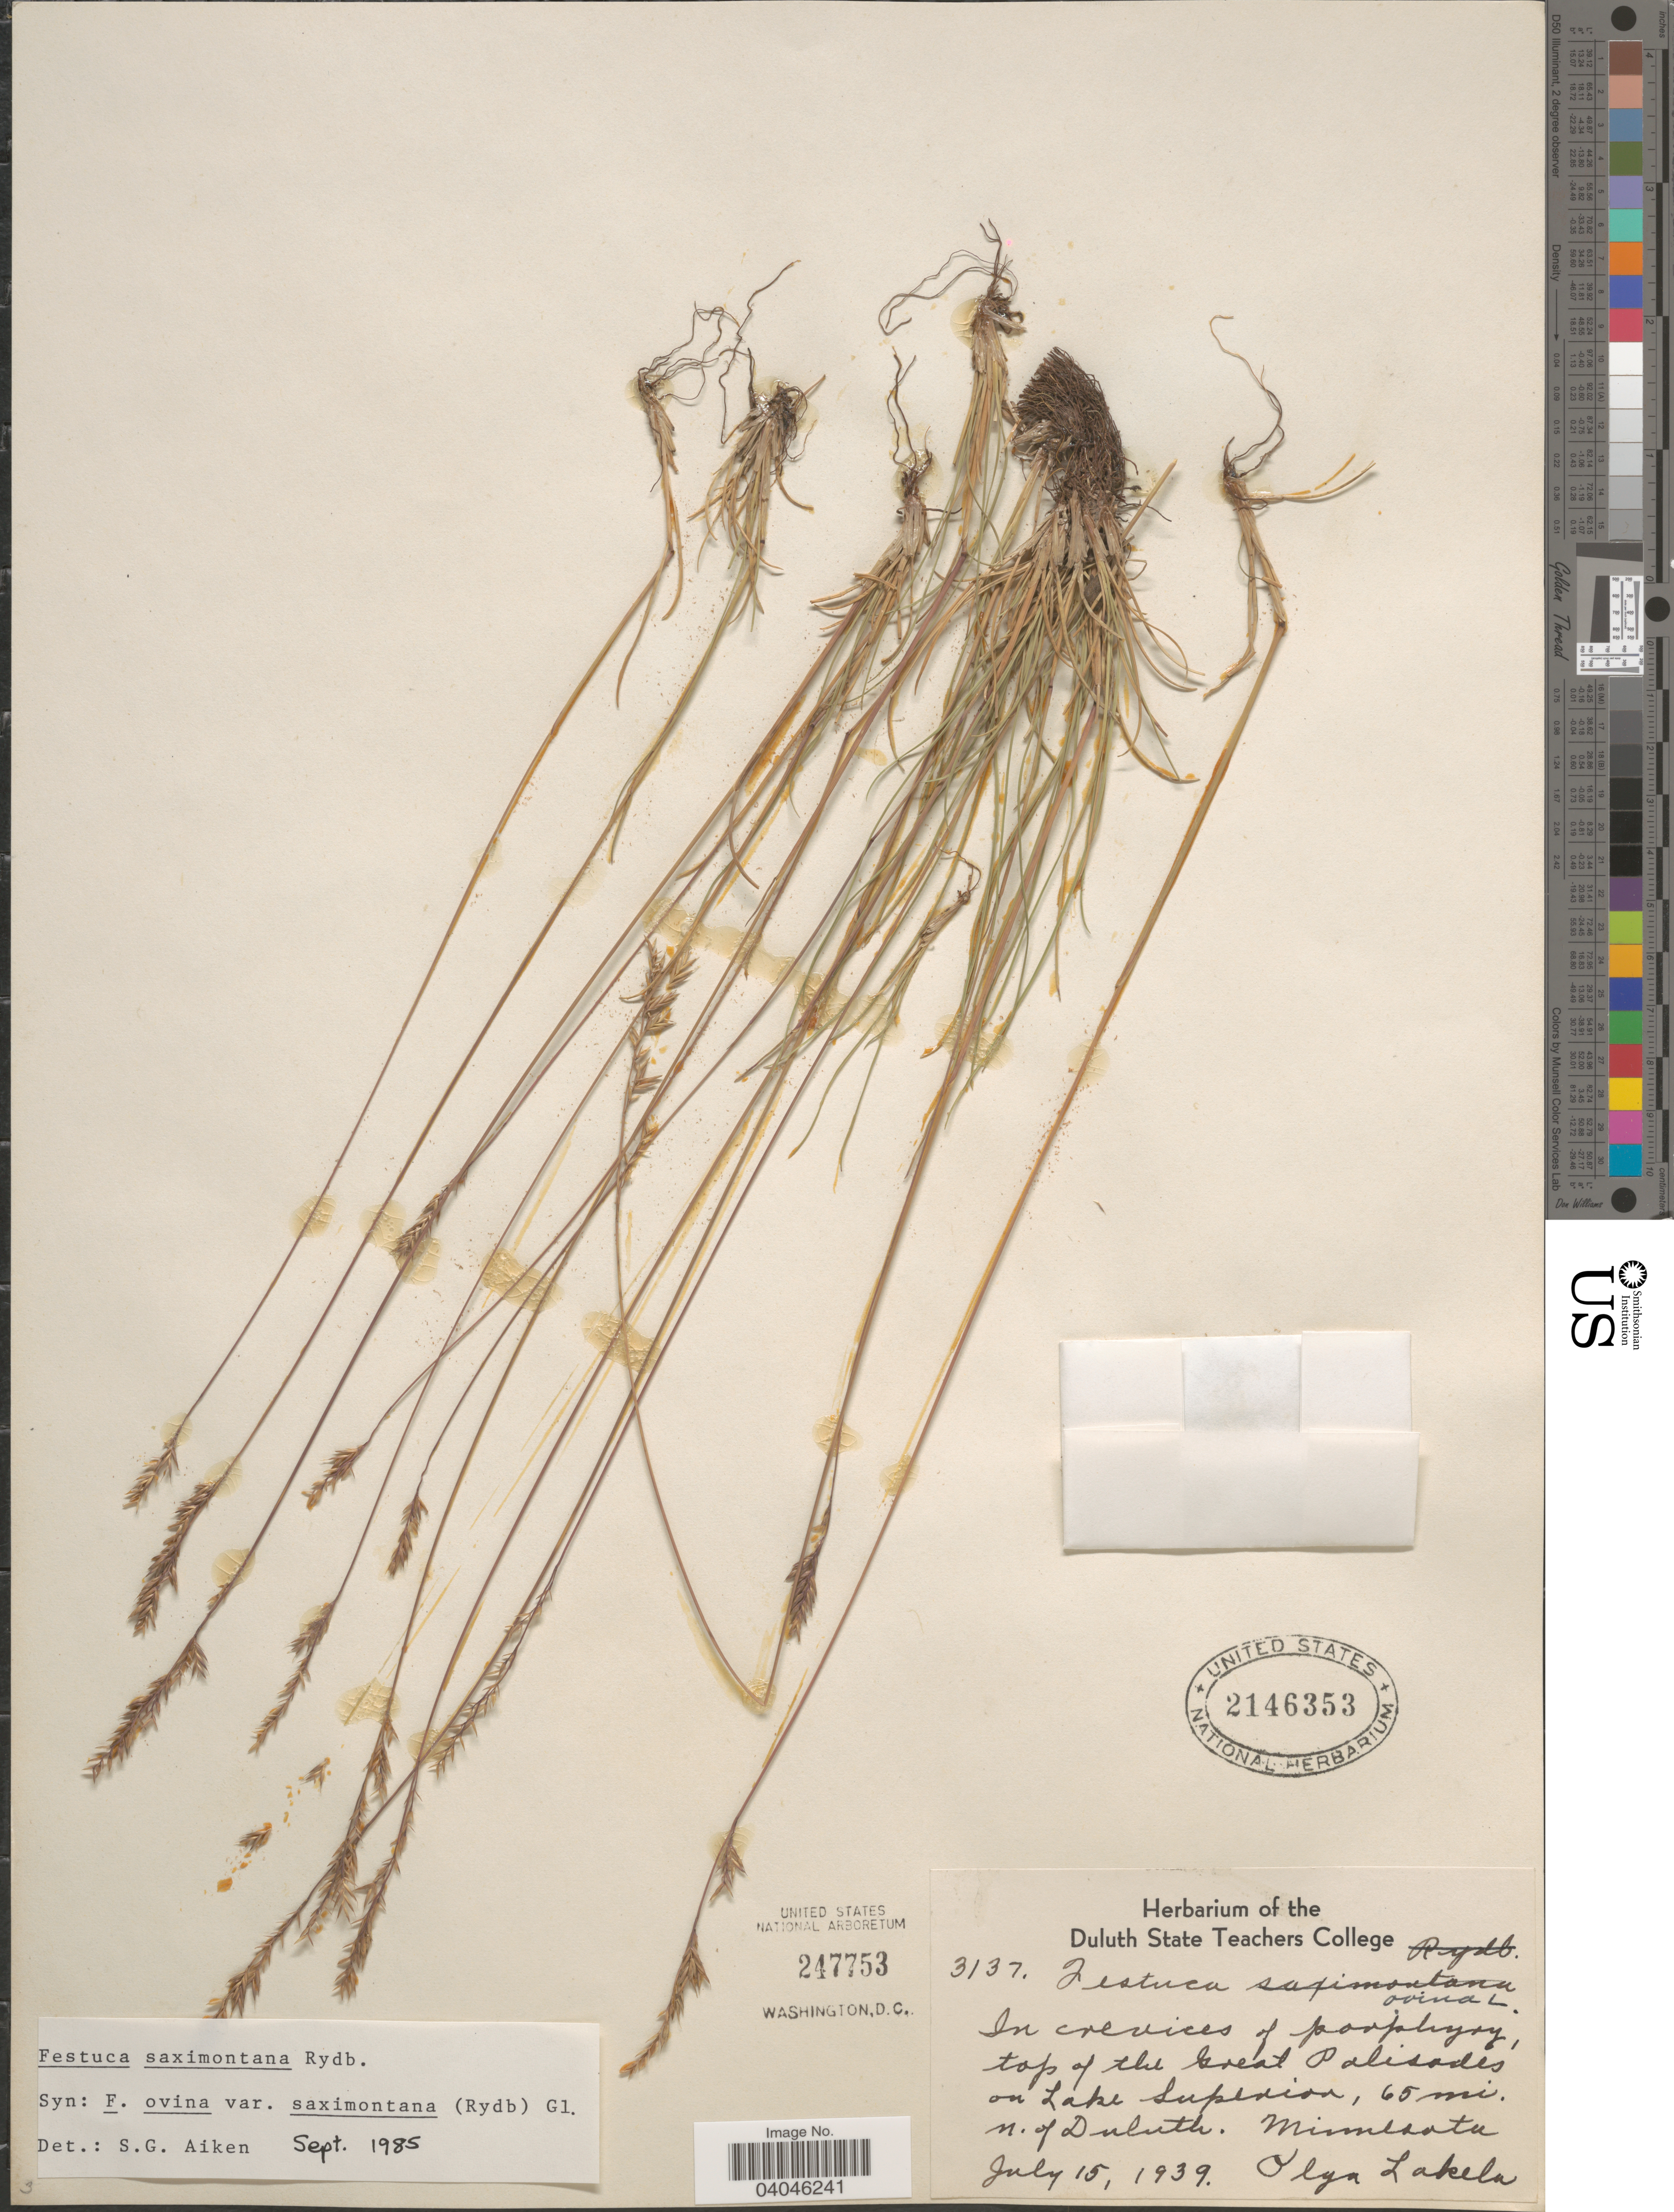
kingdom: Plantae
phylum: Tracheophyta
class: Liliopsida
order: Poales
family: Poaceae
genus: Festuca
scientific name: Festuca saximontana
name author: Rydb.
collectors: O. K. Lakela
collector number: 3137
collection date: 1939-07-15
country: United States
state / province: Minnesota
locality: Top of the Great Palisades on Lake Superior, 65 mi. n. of Duluth.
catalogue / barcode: US 2146353